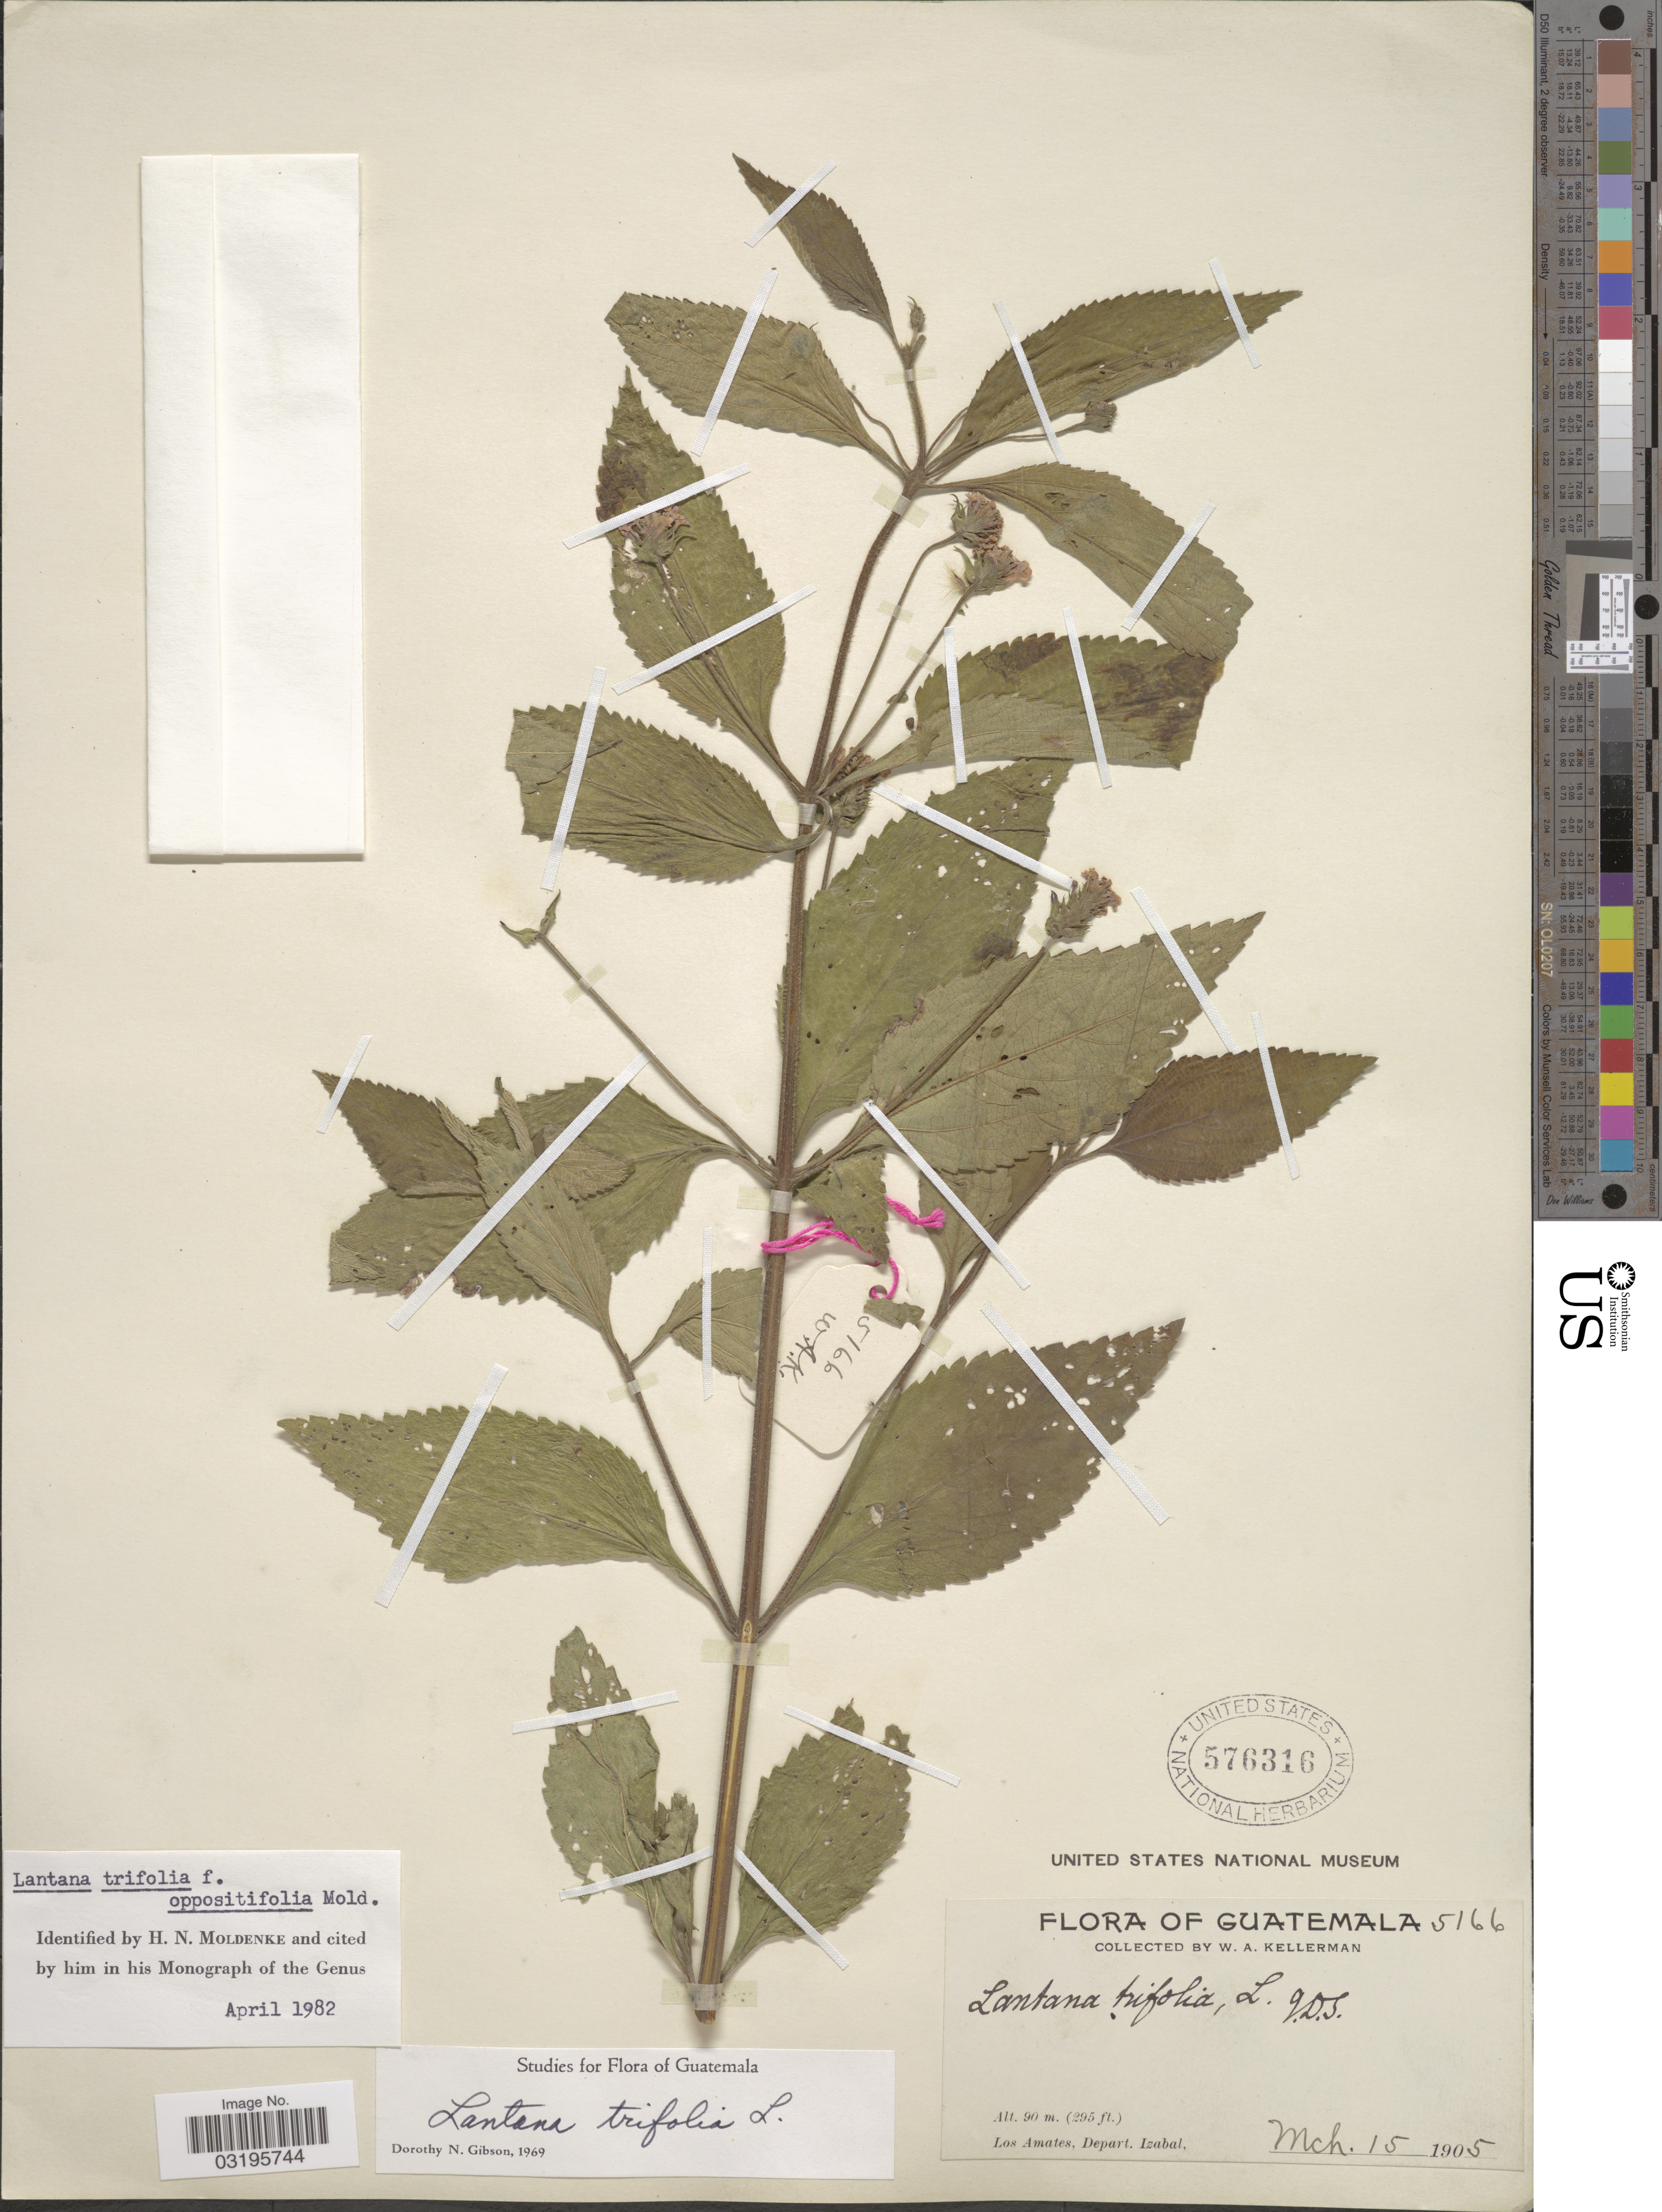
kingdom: Plantae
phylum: Tracheophyta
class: Magnoliopsida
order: Lamiales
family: Verbenaceae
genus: Lantana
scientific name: Lantana trifolia f. oppositifolia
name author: Moldenke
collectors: W. Kellerman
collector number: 5166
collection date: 1905-03-15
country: Guatemala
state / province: Izabal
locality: Los Amates. Depart. Izabal.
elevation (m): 90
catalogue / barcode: US 576316